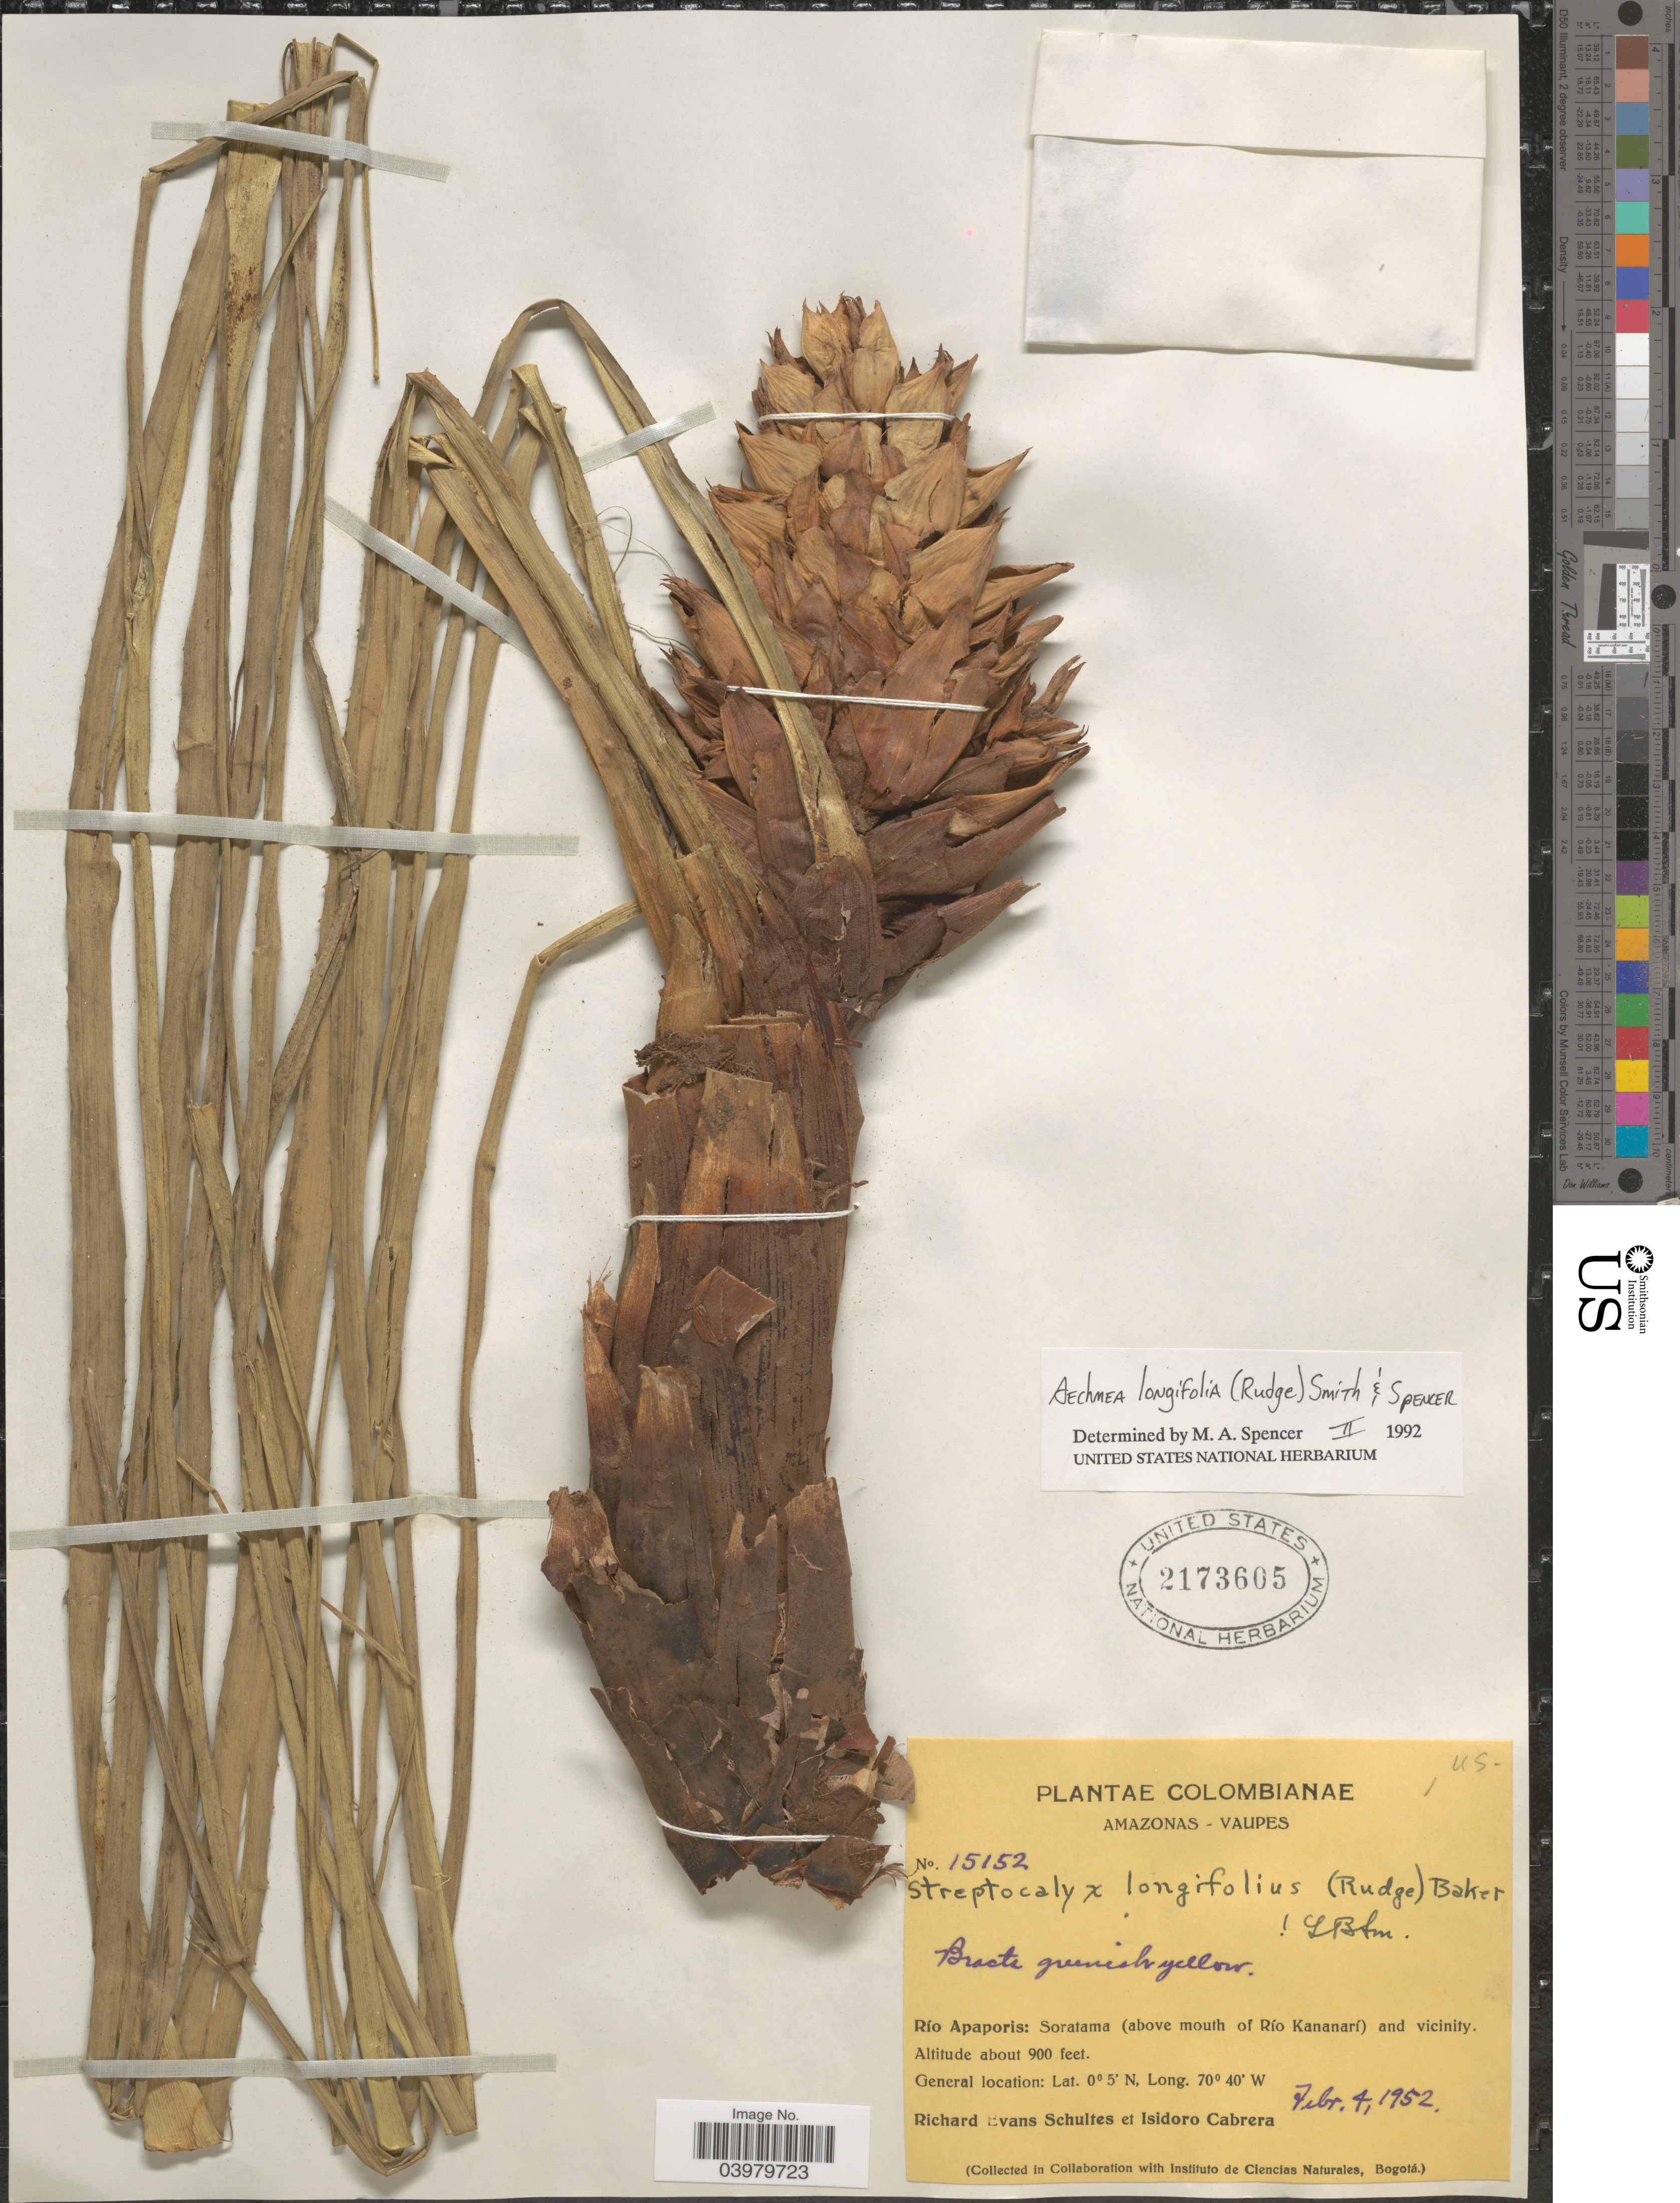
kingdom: Plantae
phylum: Tracheophyta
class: Liliopsida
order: Poales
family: Bromeliaceae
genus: Aechmea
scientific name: Aechmea longifolia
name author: (Rudge) L.B. Sm. & M.A. Spencer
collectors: R. E. Schultes & I. Cabrera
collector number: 15152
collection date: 1952-02-04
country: Colombia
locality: Amazonas-Vaupes. Río Apaporis: Soratama (above mouth of Río Kananarí) and vicinity.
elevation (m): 274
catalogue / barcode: US 2173605